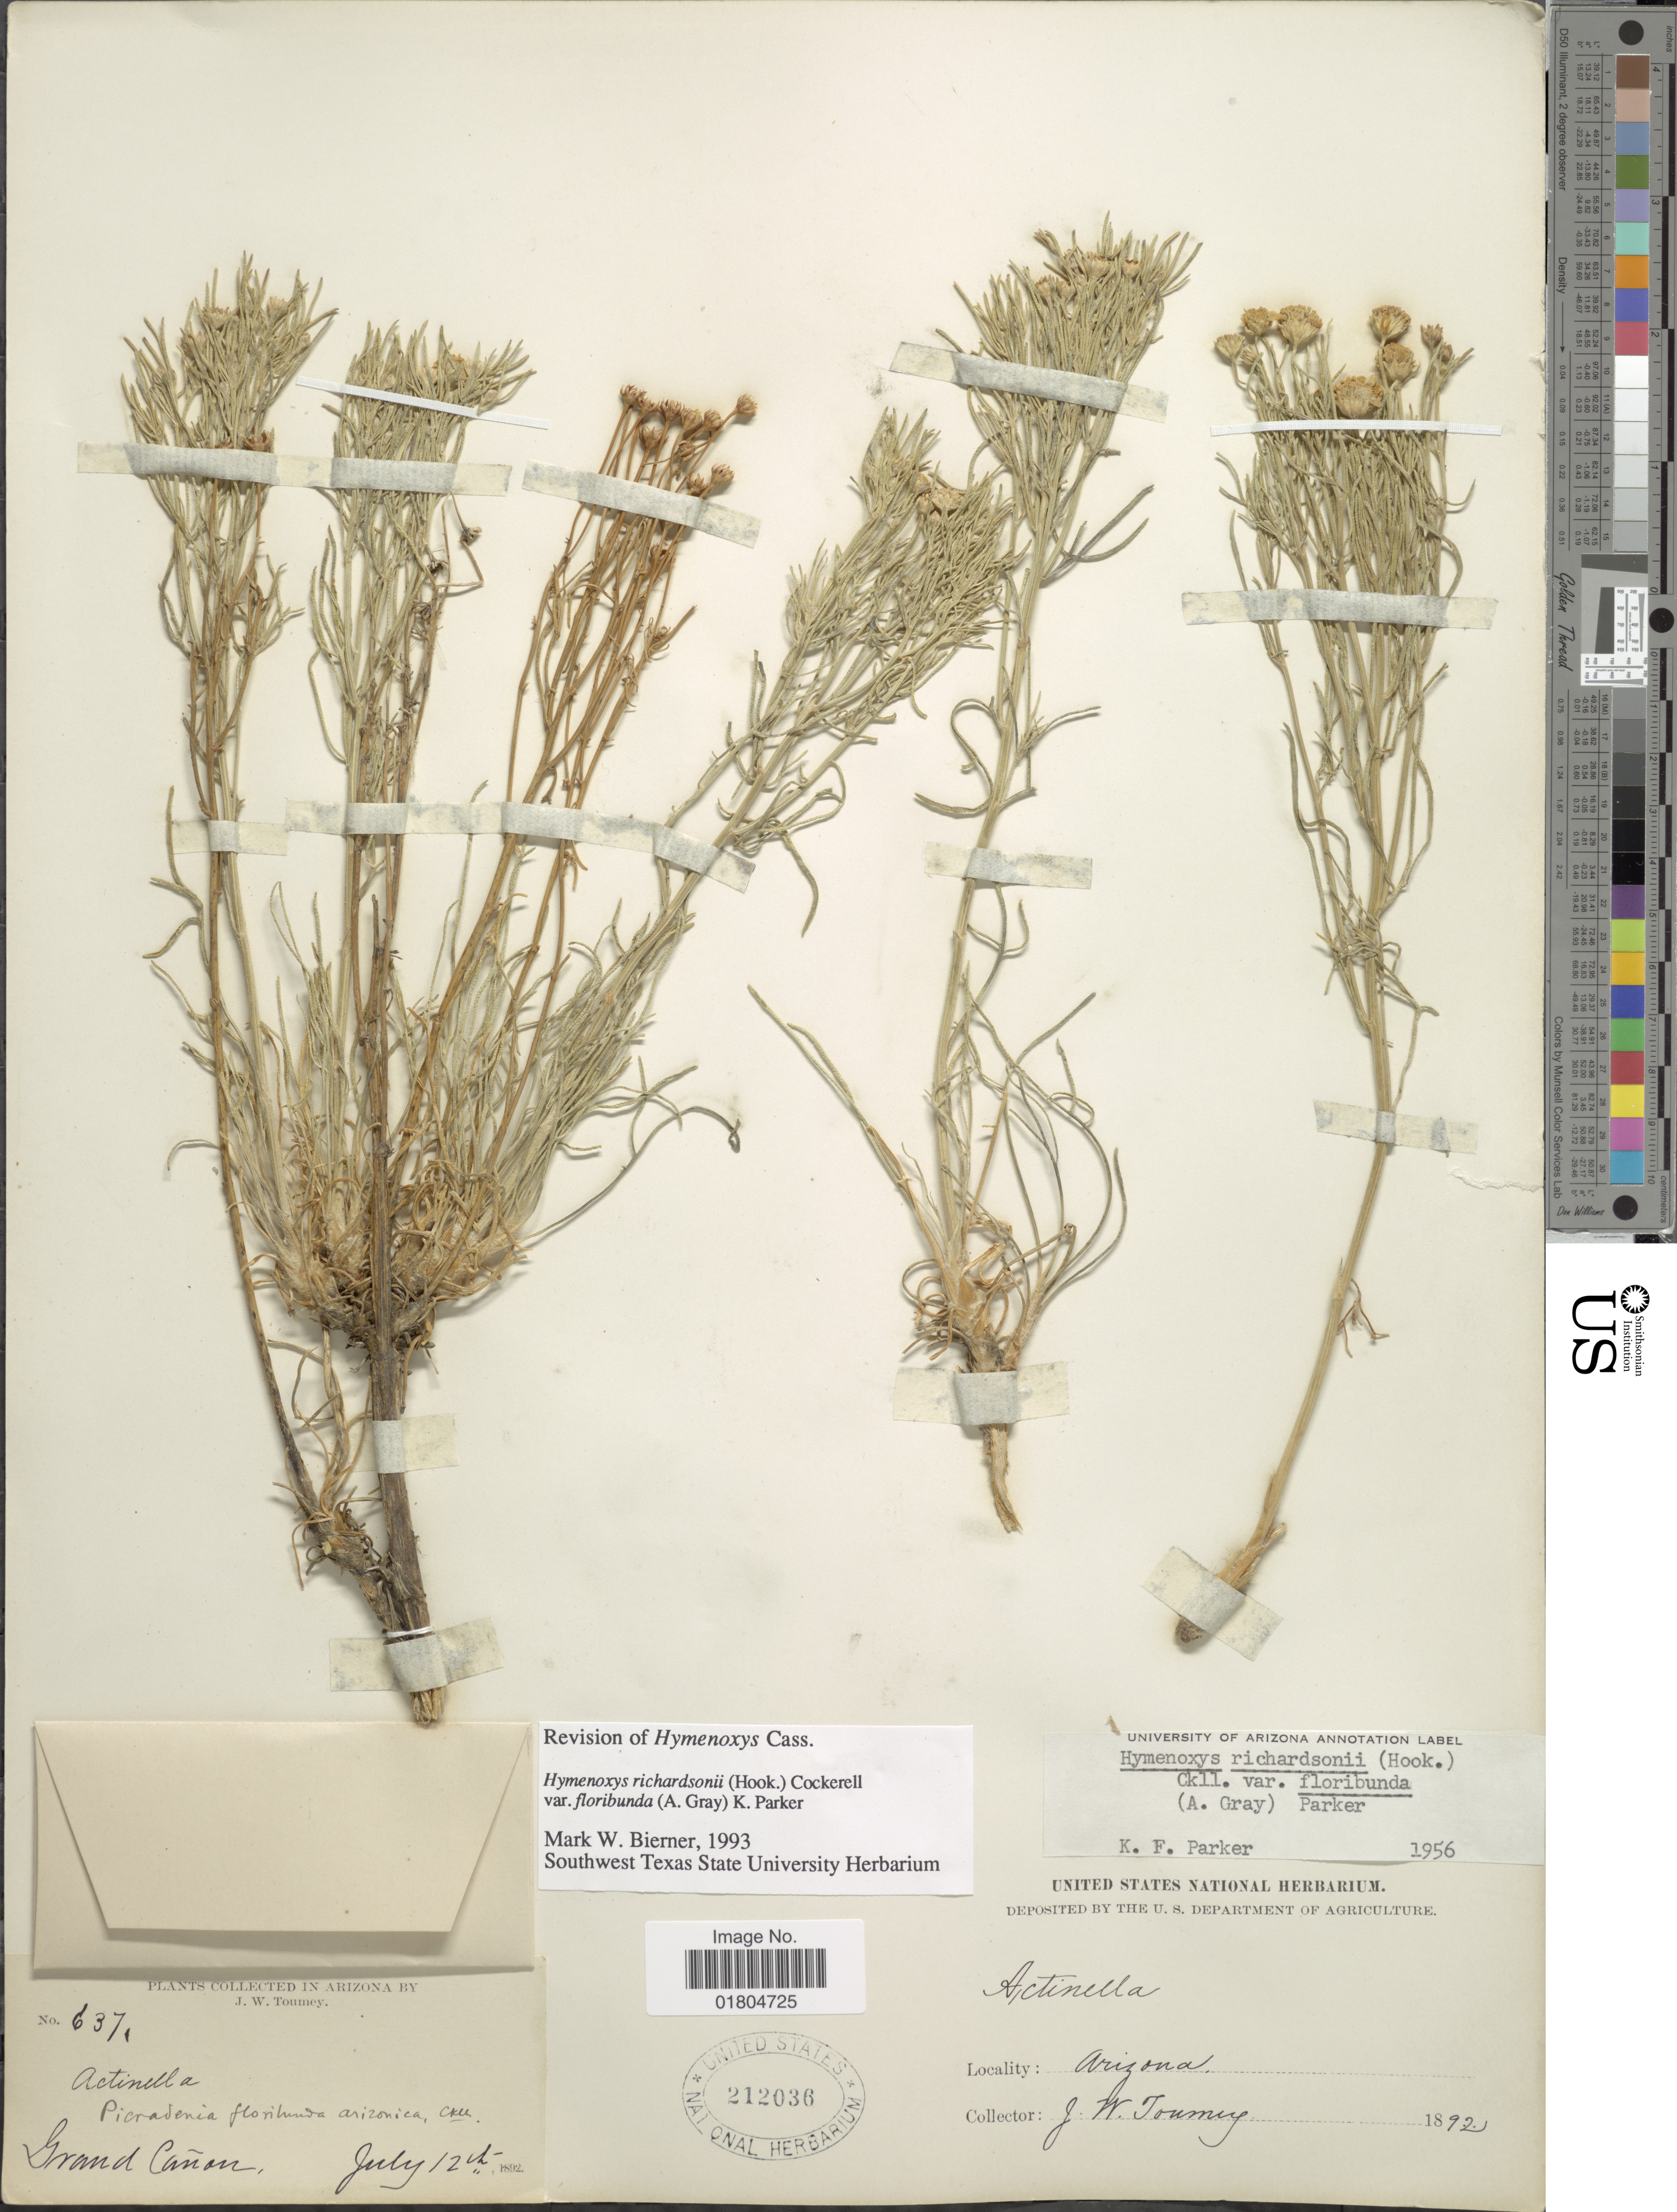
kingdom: Plantae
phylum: Tracheophyta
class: Magnoliopsida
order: Asterales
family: Asteraceae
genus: Hymenoxys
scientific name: Hymenoxys richardsonii var. floribunda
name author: (A. Gray) K.F. Parker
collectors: J. W. Toumey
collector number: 637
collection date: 1892-07-12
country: United States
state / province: Arizona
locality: Grand Cañon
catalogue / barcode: US 212036